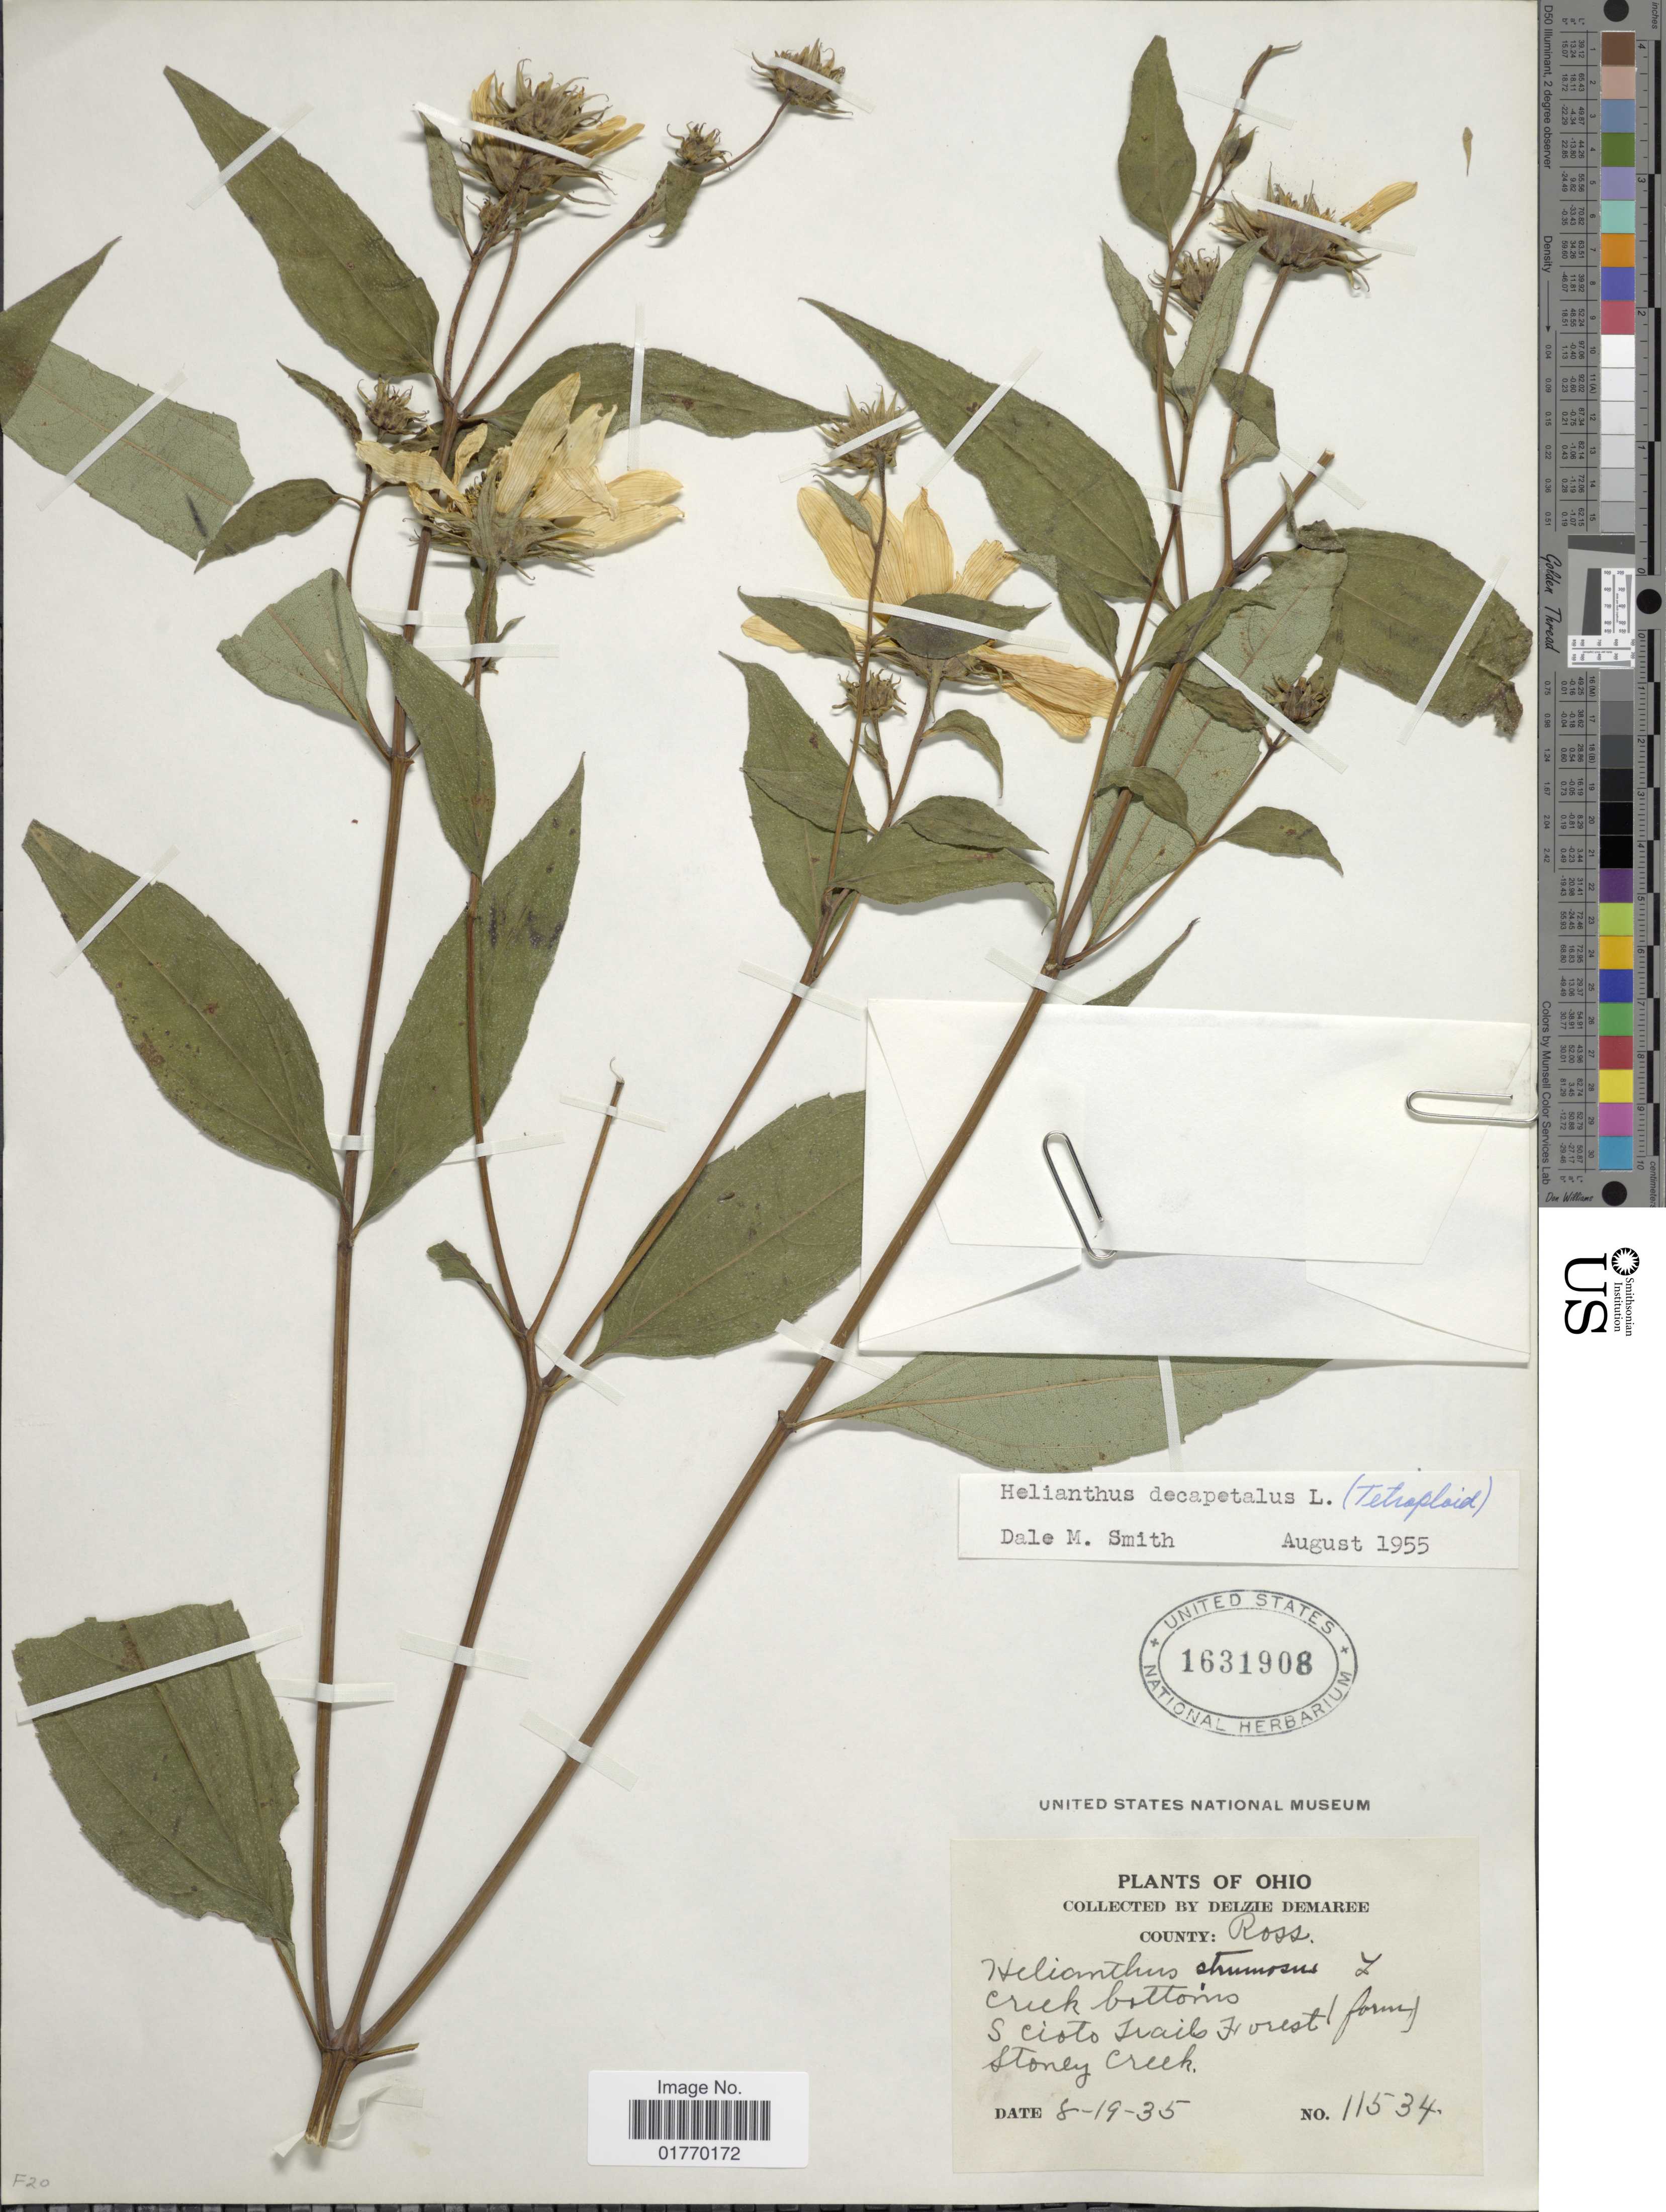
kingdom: Plantae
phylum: Tracheophyta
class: Magnoliopsida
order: Asterales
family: Asteraceae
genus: Helianthus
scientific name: Helianthus decapetalus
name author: L.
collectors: D. Demaree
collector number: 11534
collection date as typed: Transcribed d/m/y: 19/8/35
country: United States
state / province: Ohio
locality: County Ross, Creek bottom, Scioto Trails Forest Stoney Creek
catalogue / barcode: US 1631908